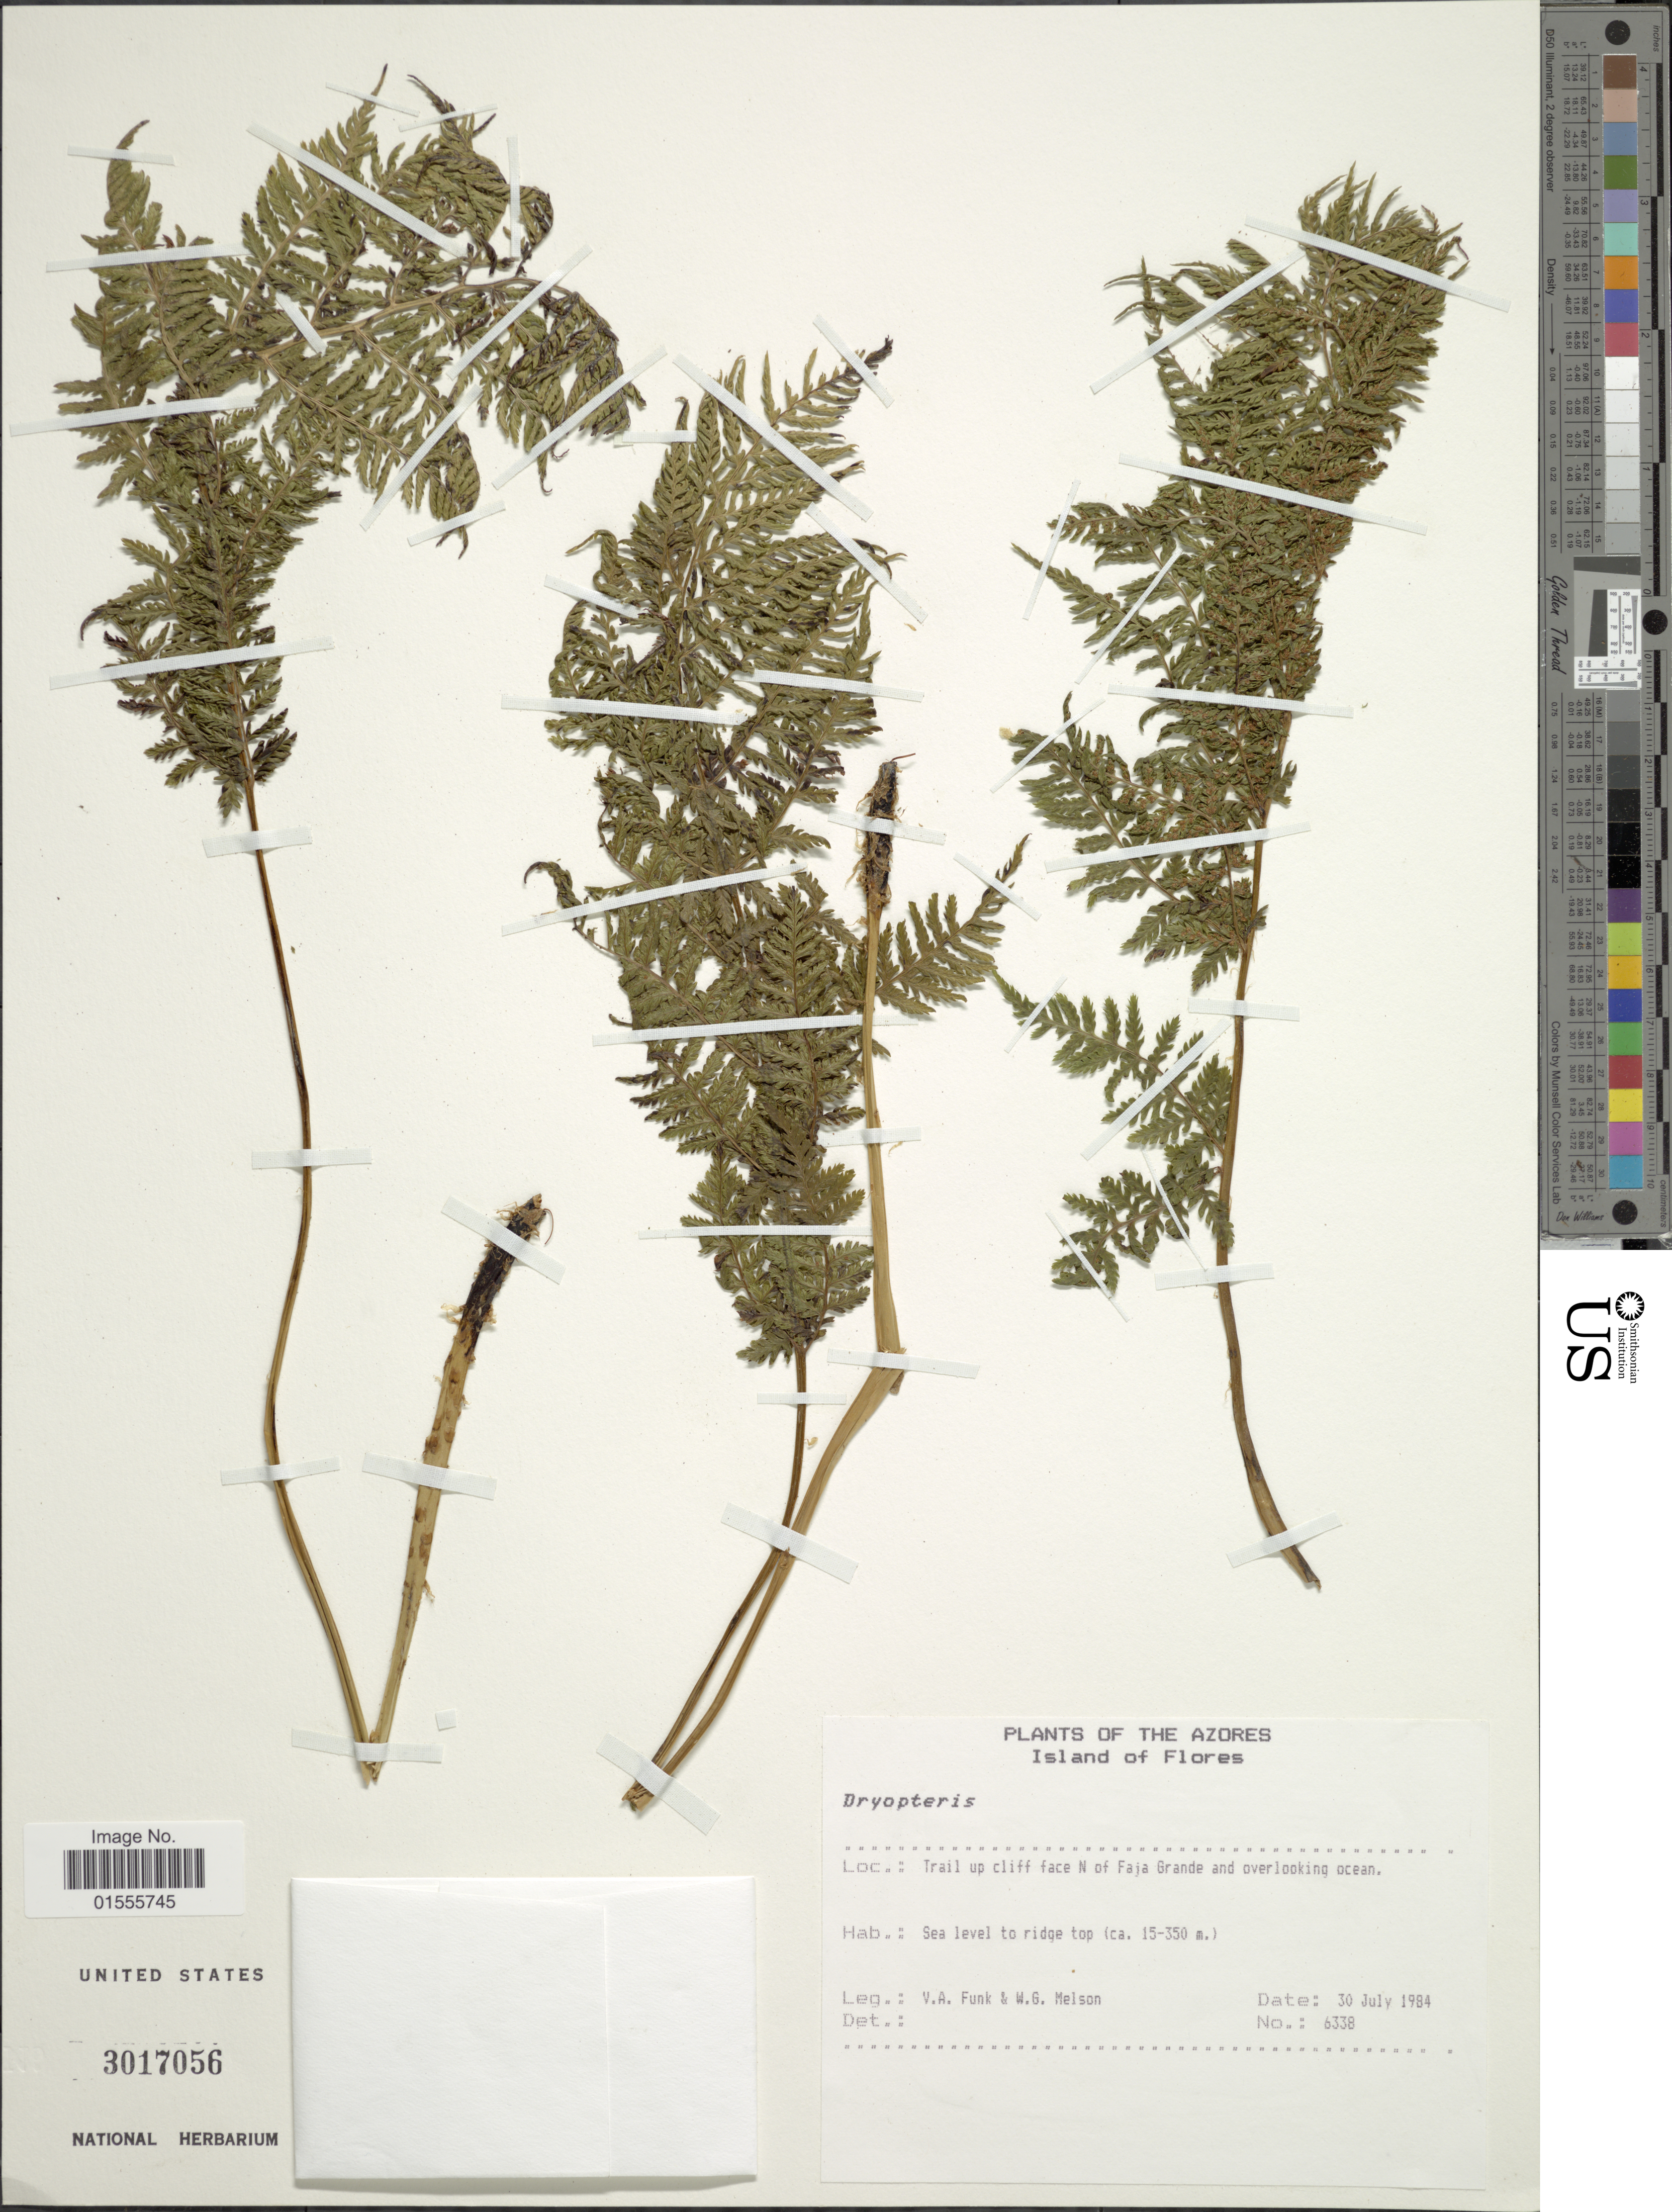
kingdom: Plantae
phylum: Tracheophyta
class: Polypodiopsida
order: Polypodiales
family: Dryopteridaceae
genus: Dryopteris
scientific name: Dryopteris sp.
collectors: V. Funk & W. Melson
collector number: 6338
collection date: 1984-07-30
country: Portugal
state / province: Azores (Aut. Reg.)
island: Flores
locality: Island of Flores, Trail up cliff face N of Faja Grande and overlooking ocean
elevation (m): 15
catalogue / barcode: US 3017056